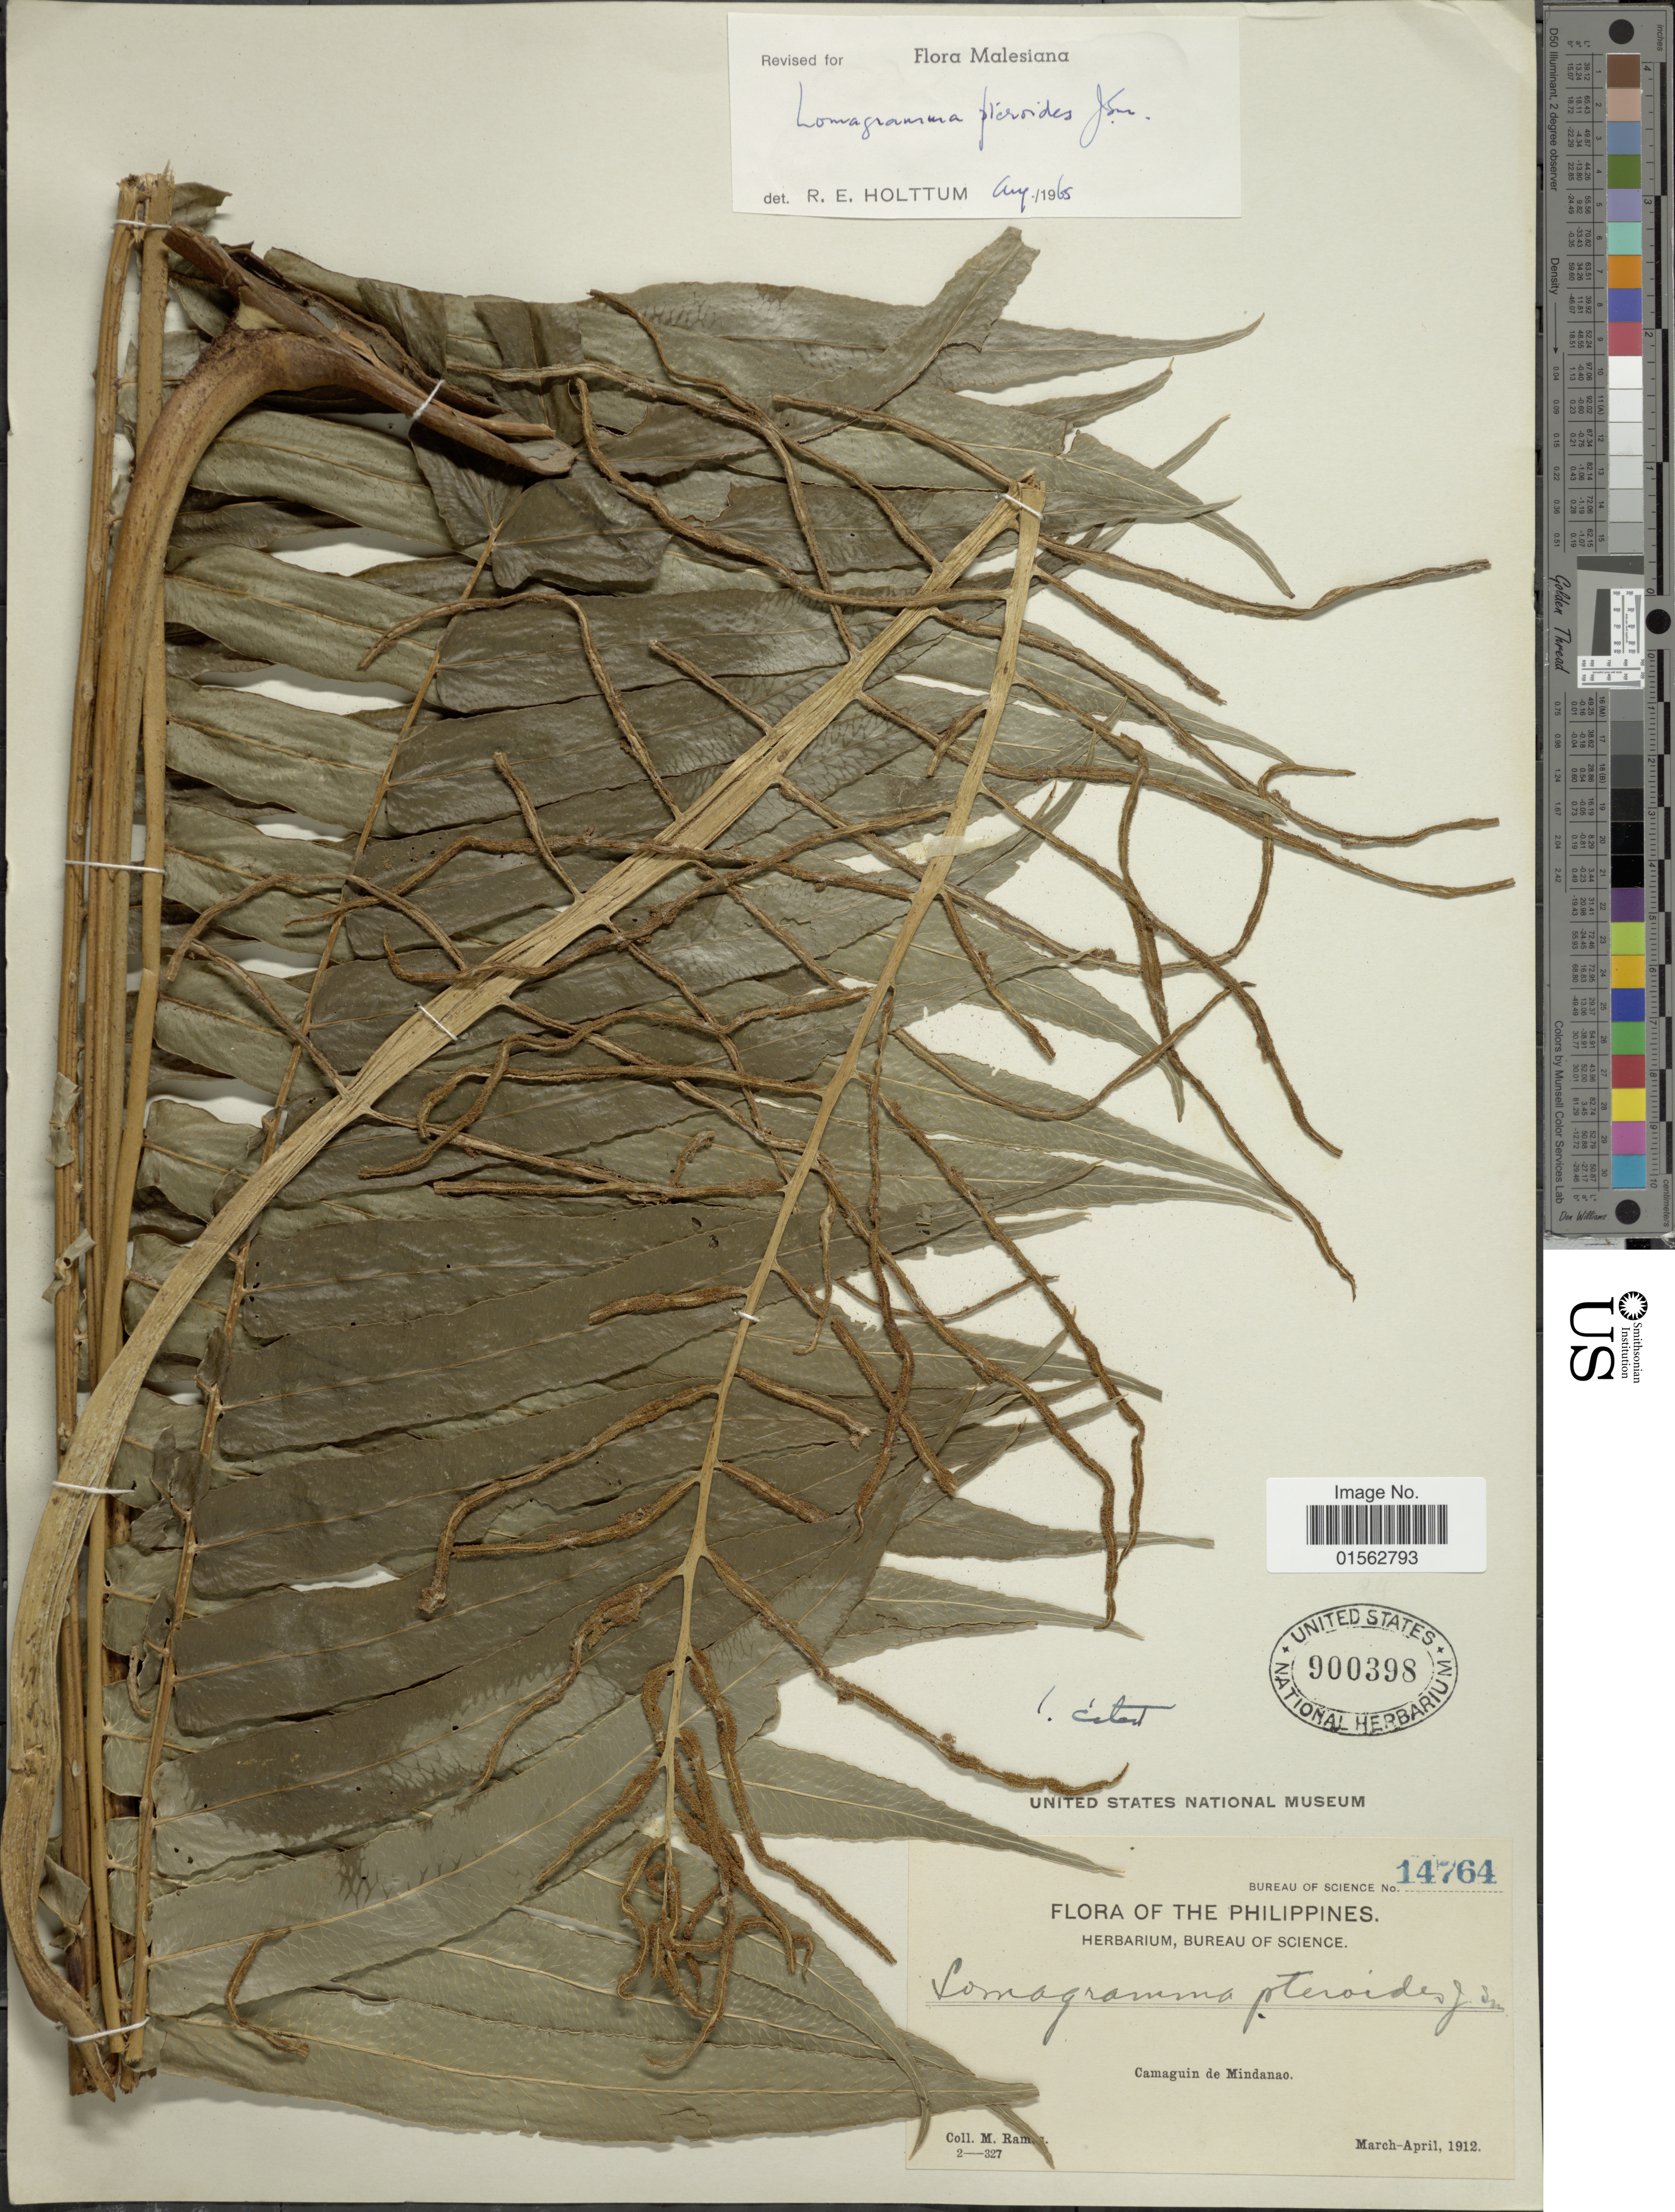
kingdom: Plantae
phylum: Tracheophyta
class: Polypodiopsida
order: Polypodiales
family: Dryopteridaceae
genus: Lomagramma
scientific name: Lomagramma pteroides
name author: J. Sm.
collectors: M. Ramos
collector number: Bureau of Science 14764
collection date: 1912-03/1912-04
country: Philippines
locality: Philippines, Camaguin de Mindanao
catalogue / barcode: US 900398